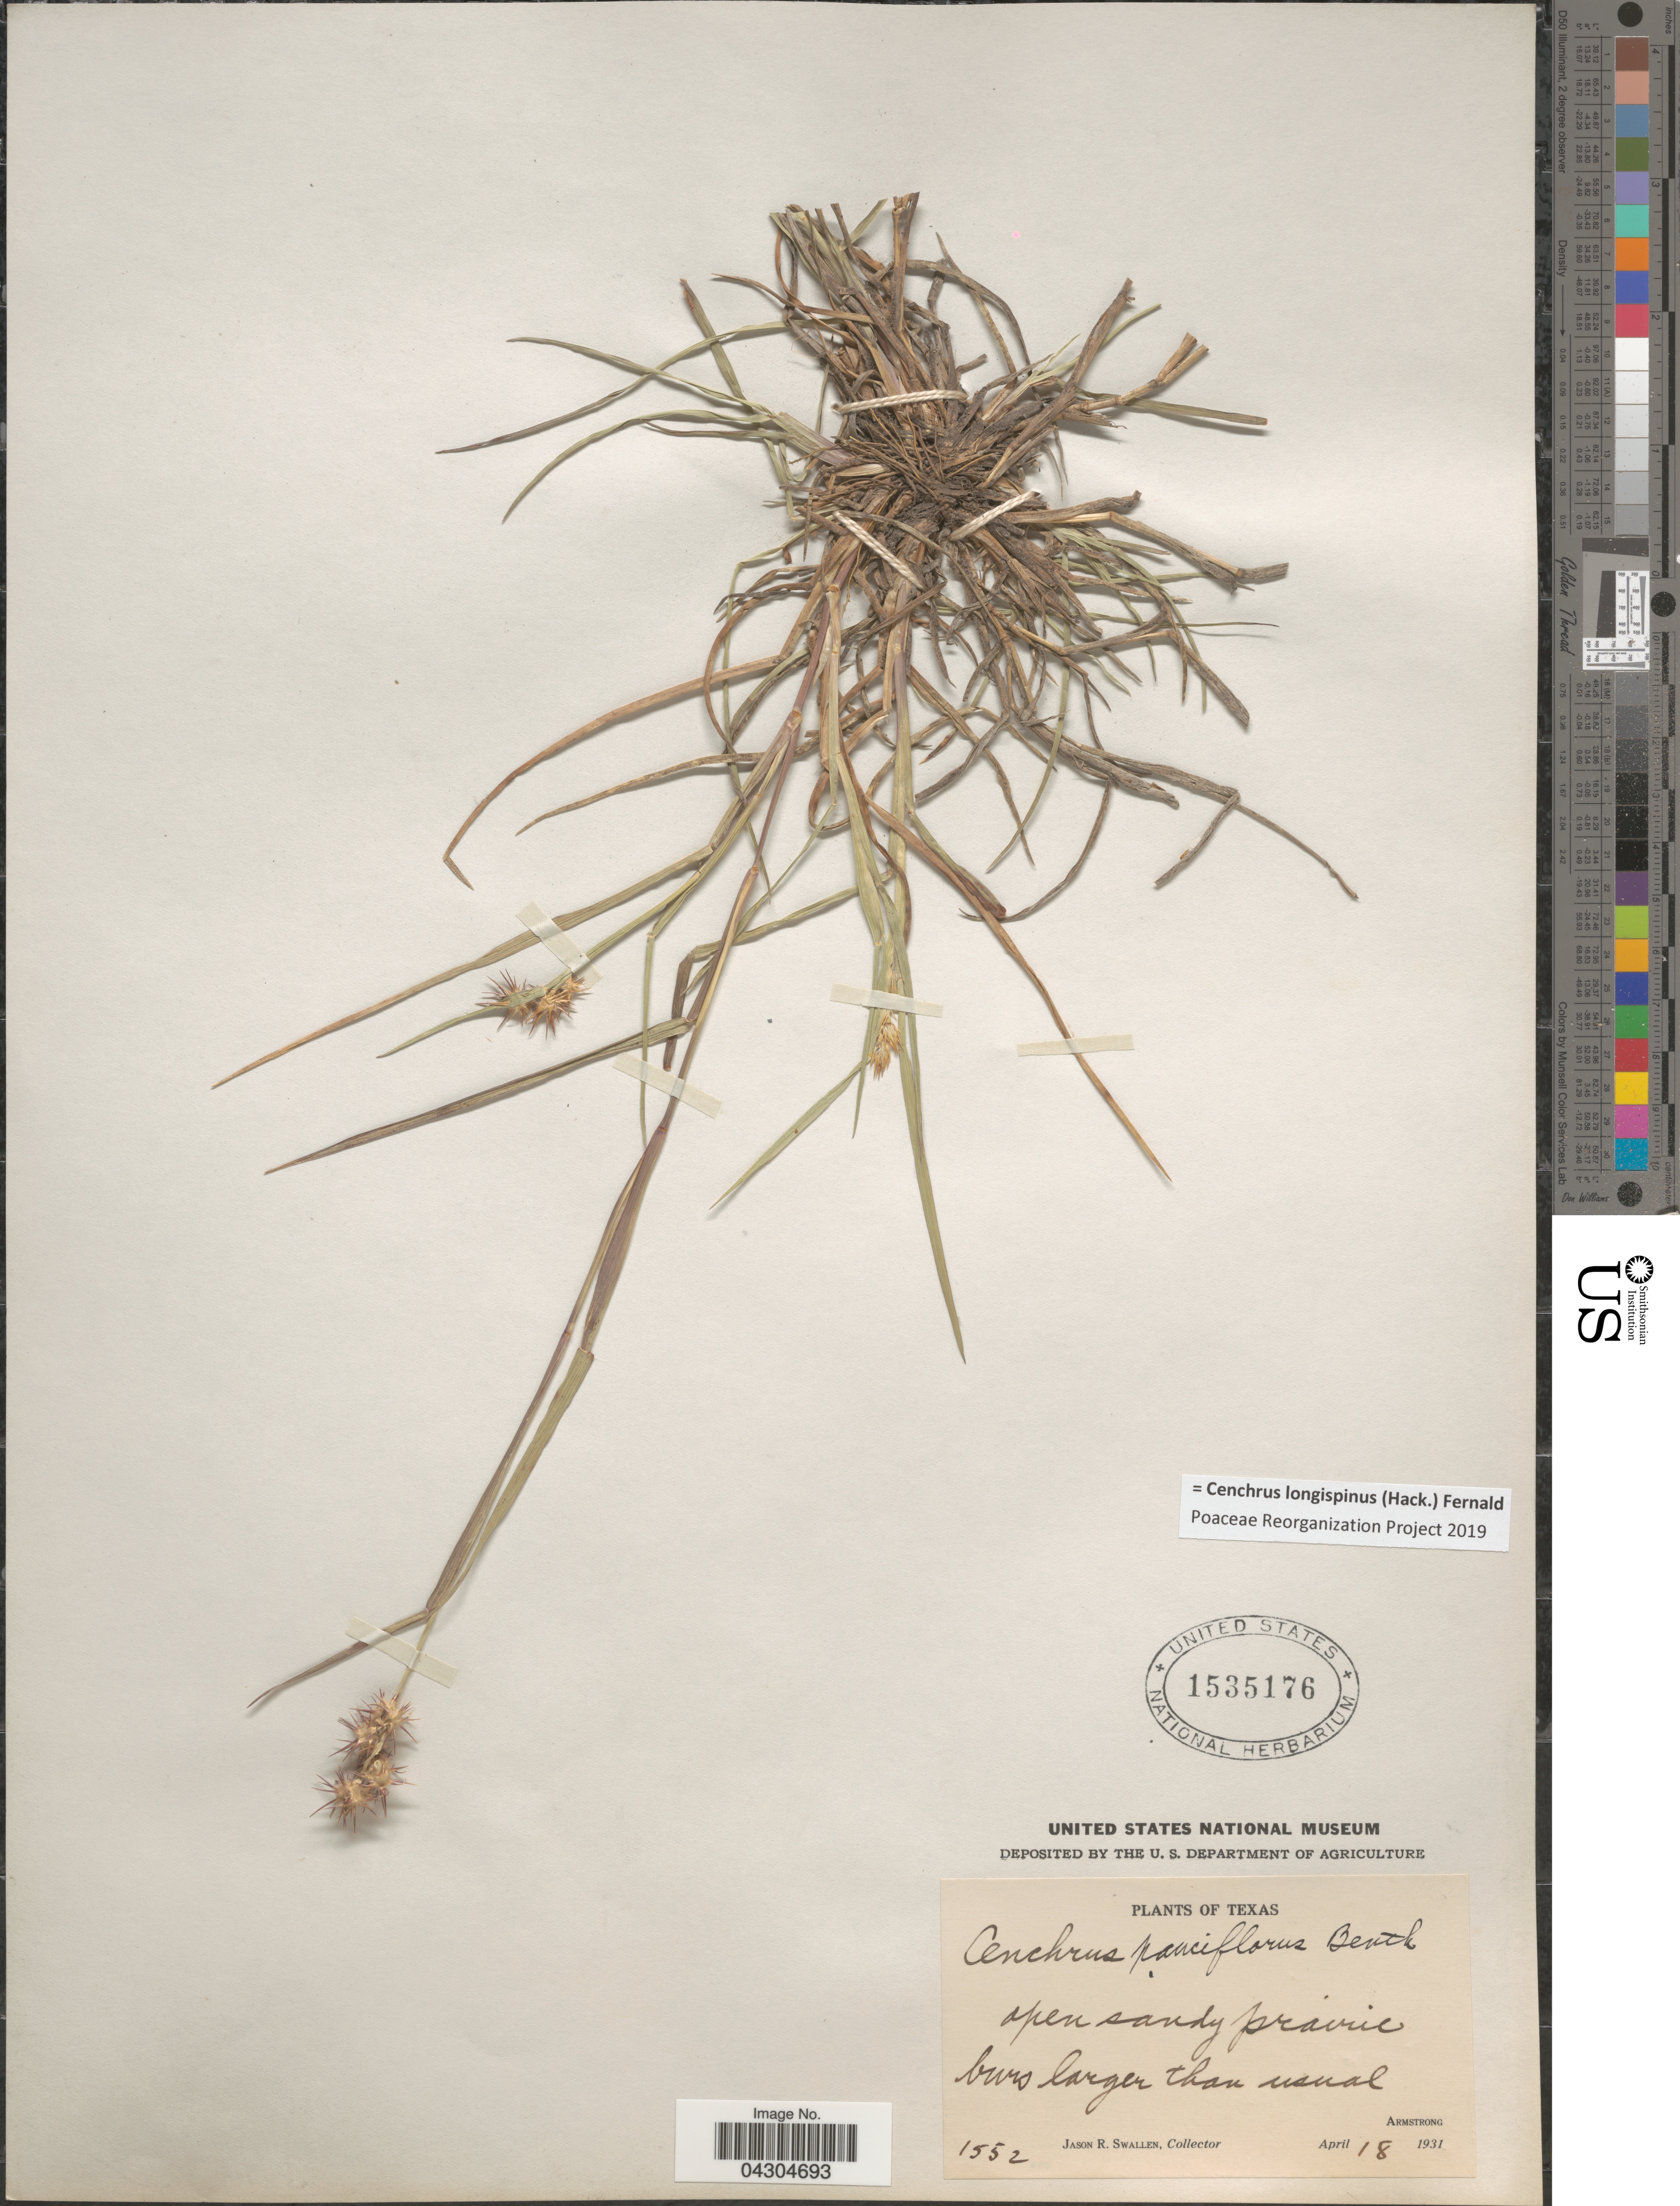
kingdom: Plantae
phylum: Tracheophyta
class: Liliopsida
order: Poales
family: Poaceae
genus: Cenchrus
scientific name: Cenchrus longispinus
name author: (Hack.) Fernald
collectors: J. R. Swallen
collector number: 1552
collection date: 1931-04-18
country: United States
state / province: Texas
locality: Open sandy prairie. Armstrong.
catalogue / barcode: US 1535176